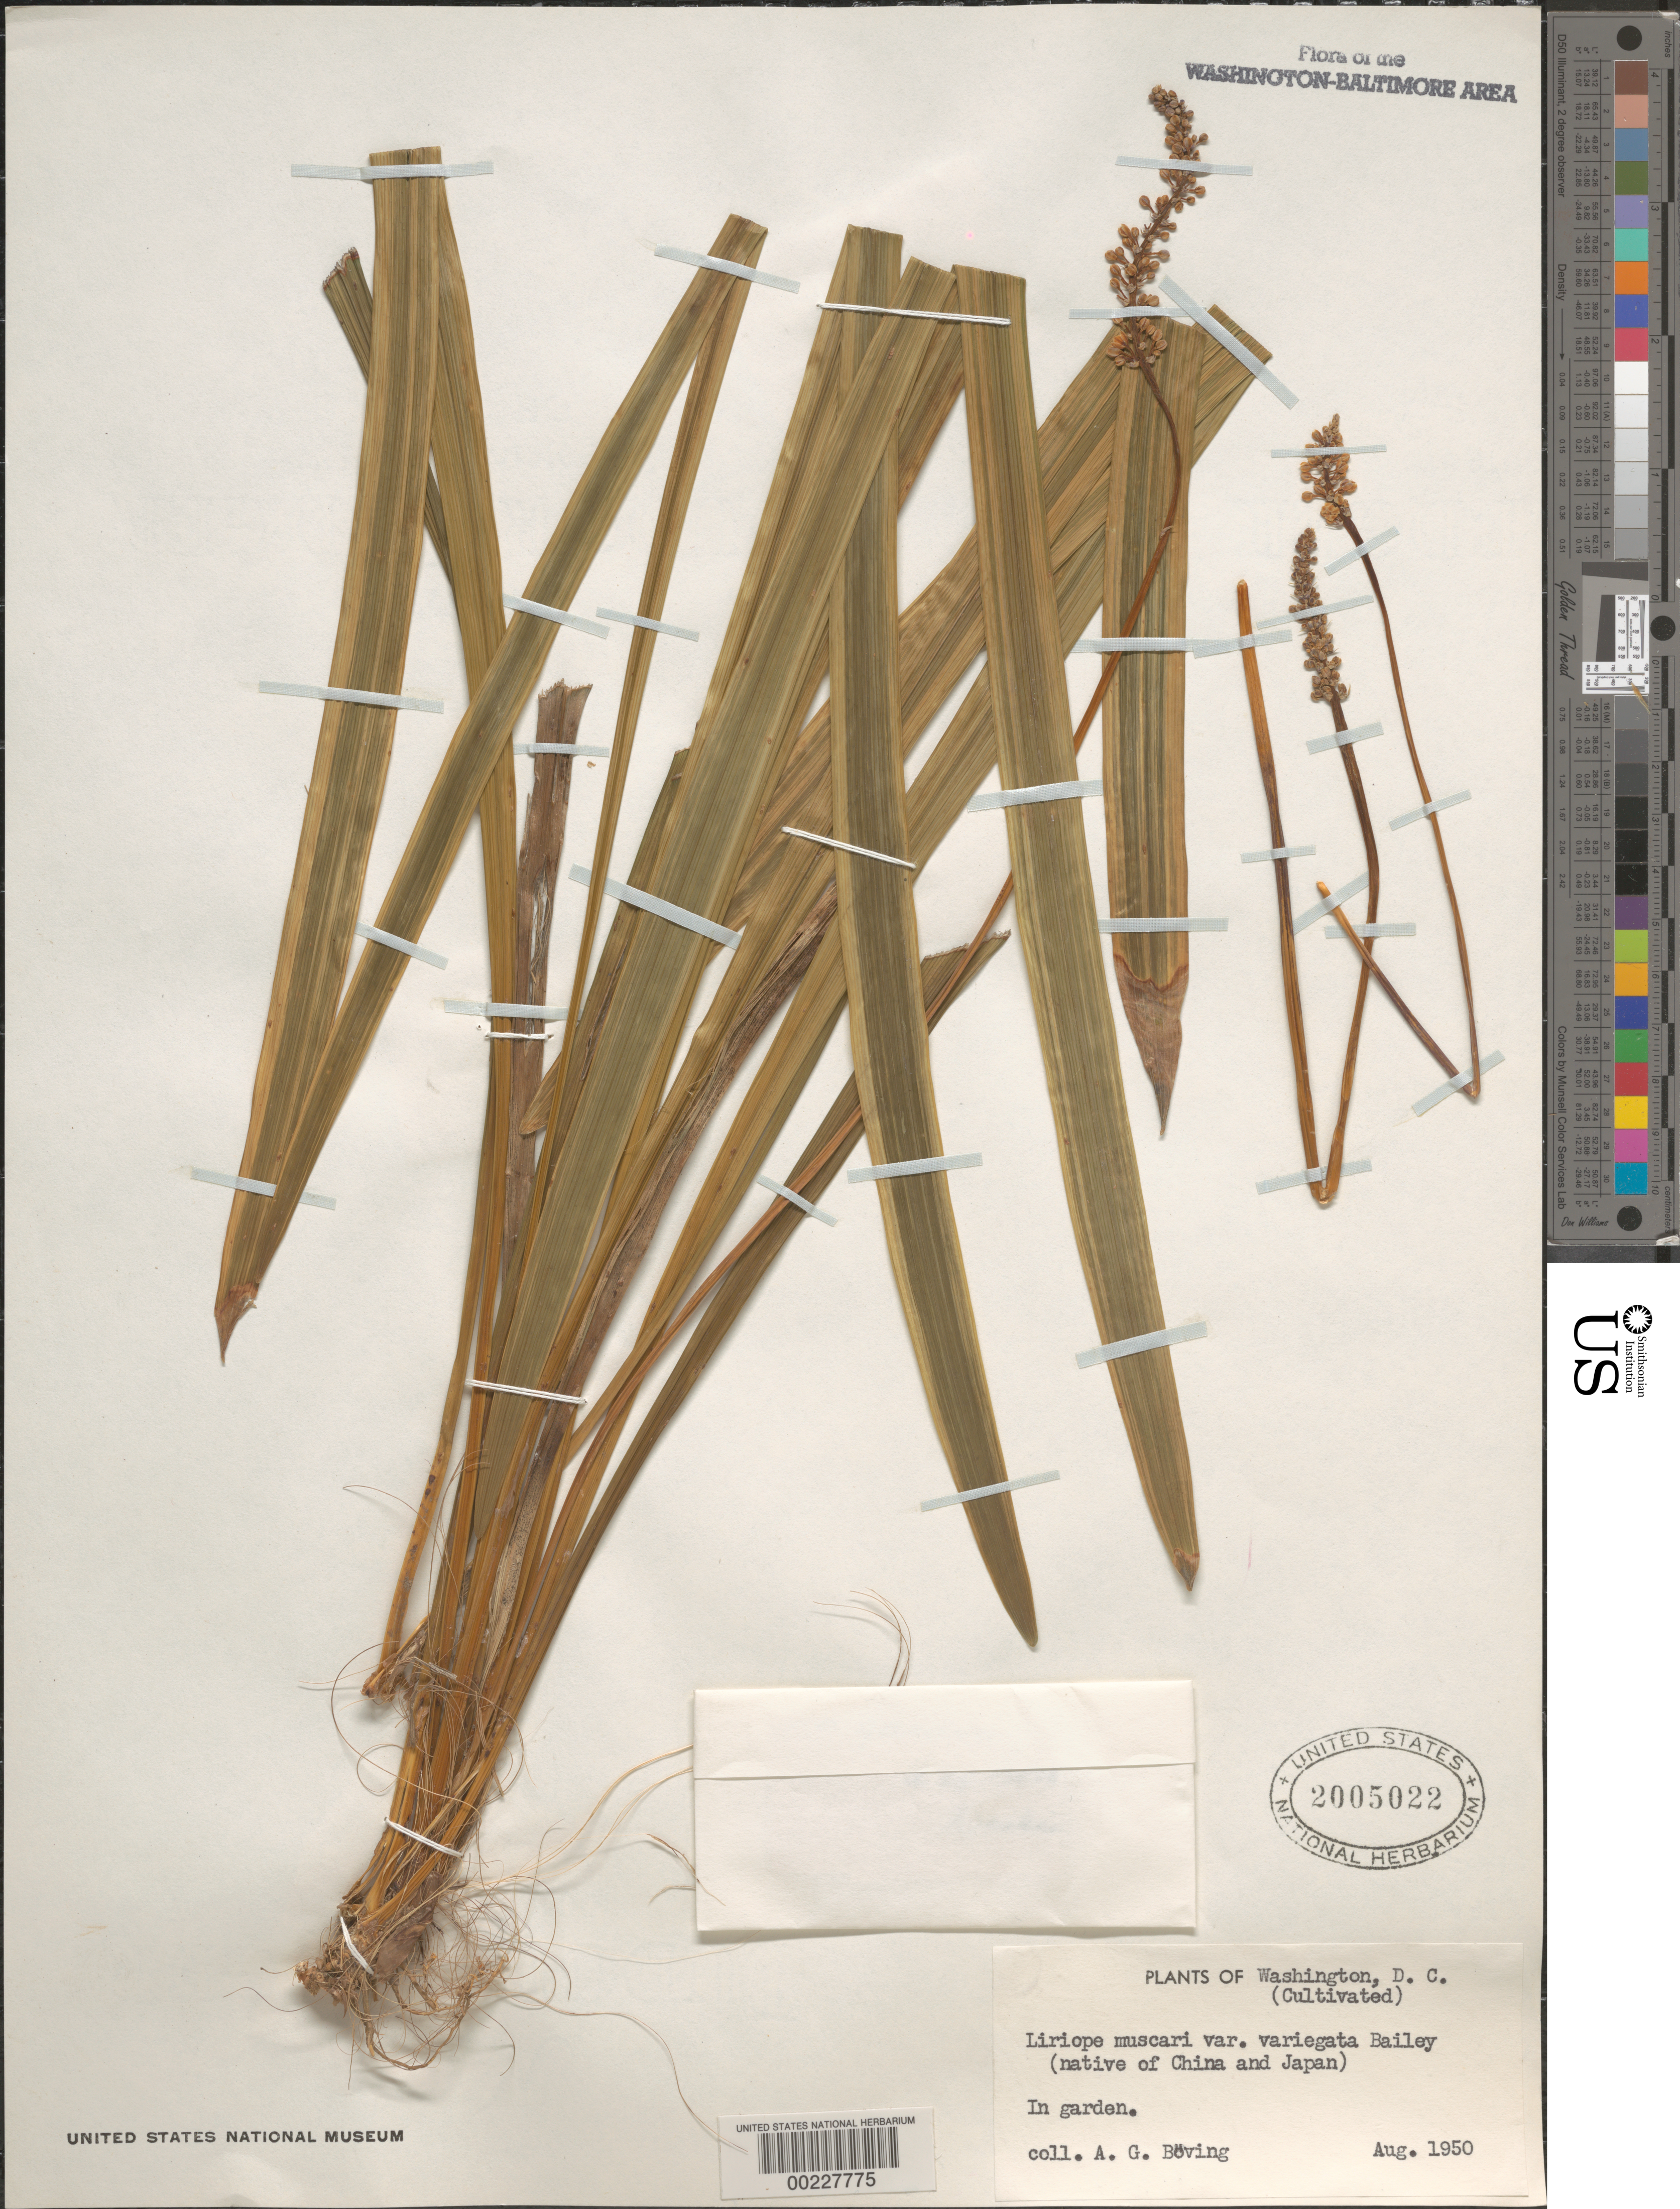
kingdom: Plantae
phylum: Tracheophyta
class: Liliopsida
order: Asparagales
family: Asparagaceae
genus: Liriope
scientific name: Liriope muscari var. variegata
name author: L.H. Bailey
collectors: A. Boving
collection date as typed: Aug 1950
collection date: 1950-08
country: United States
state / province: District of Columbia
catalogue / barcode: US 2005022